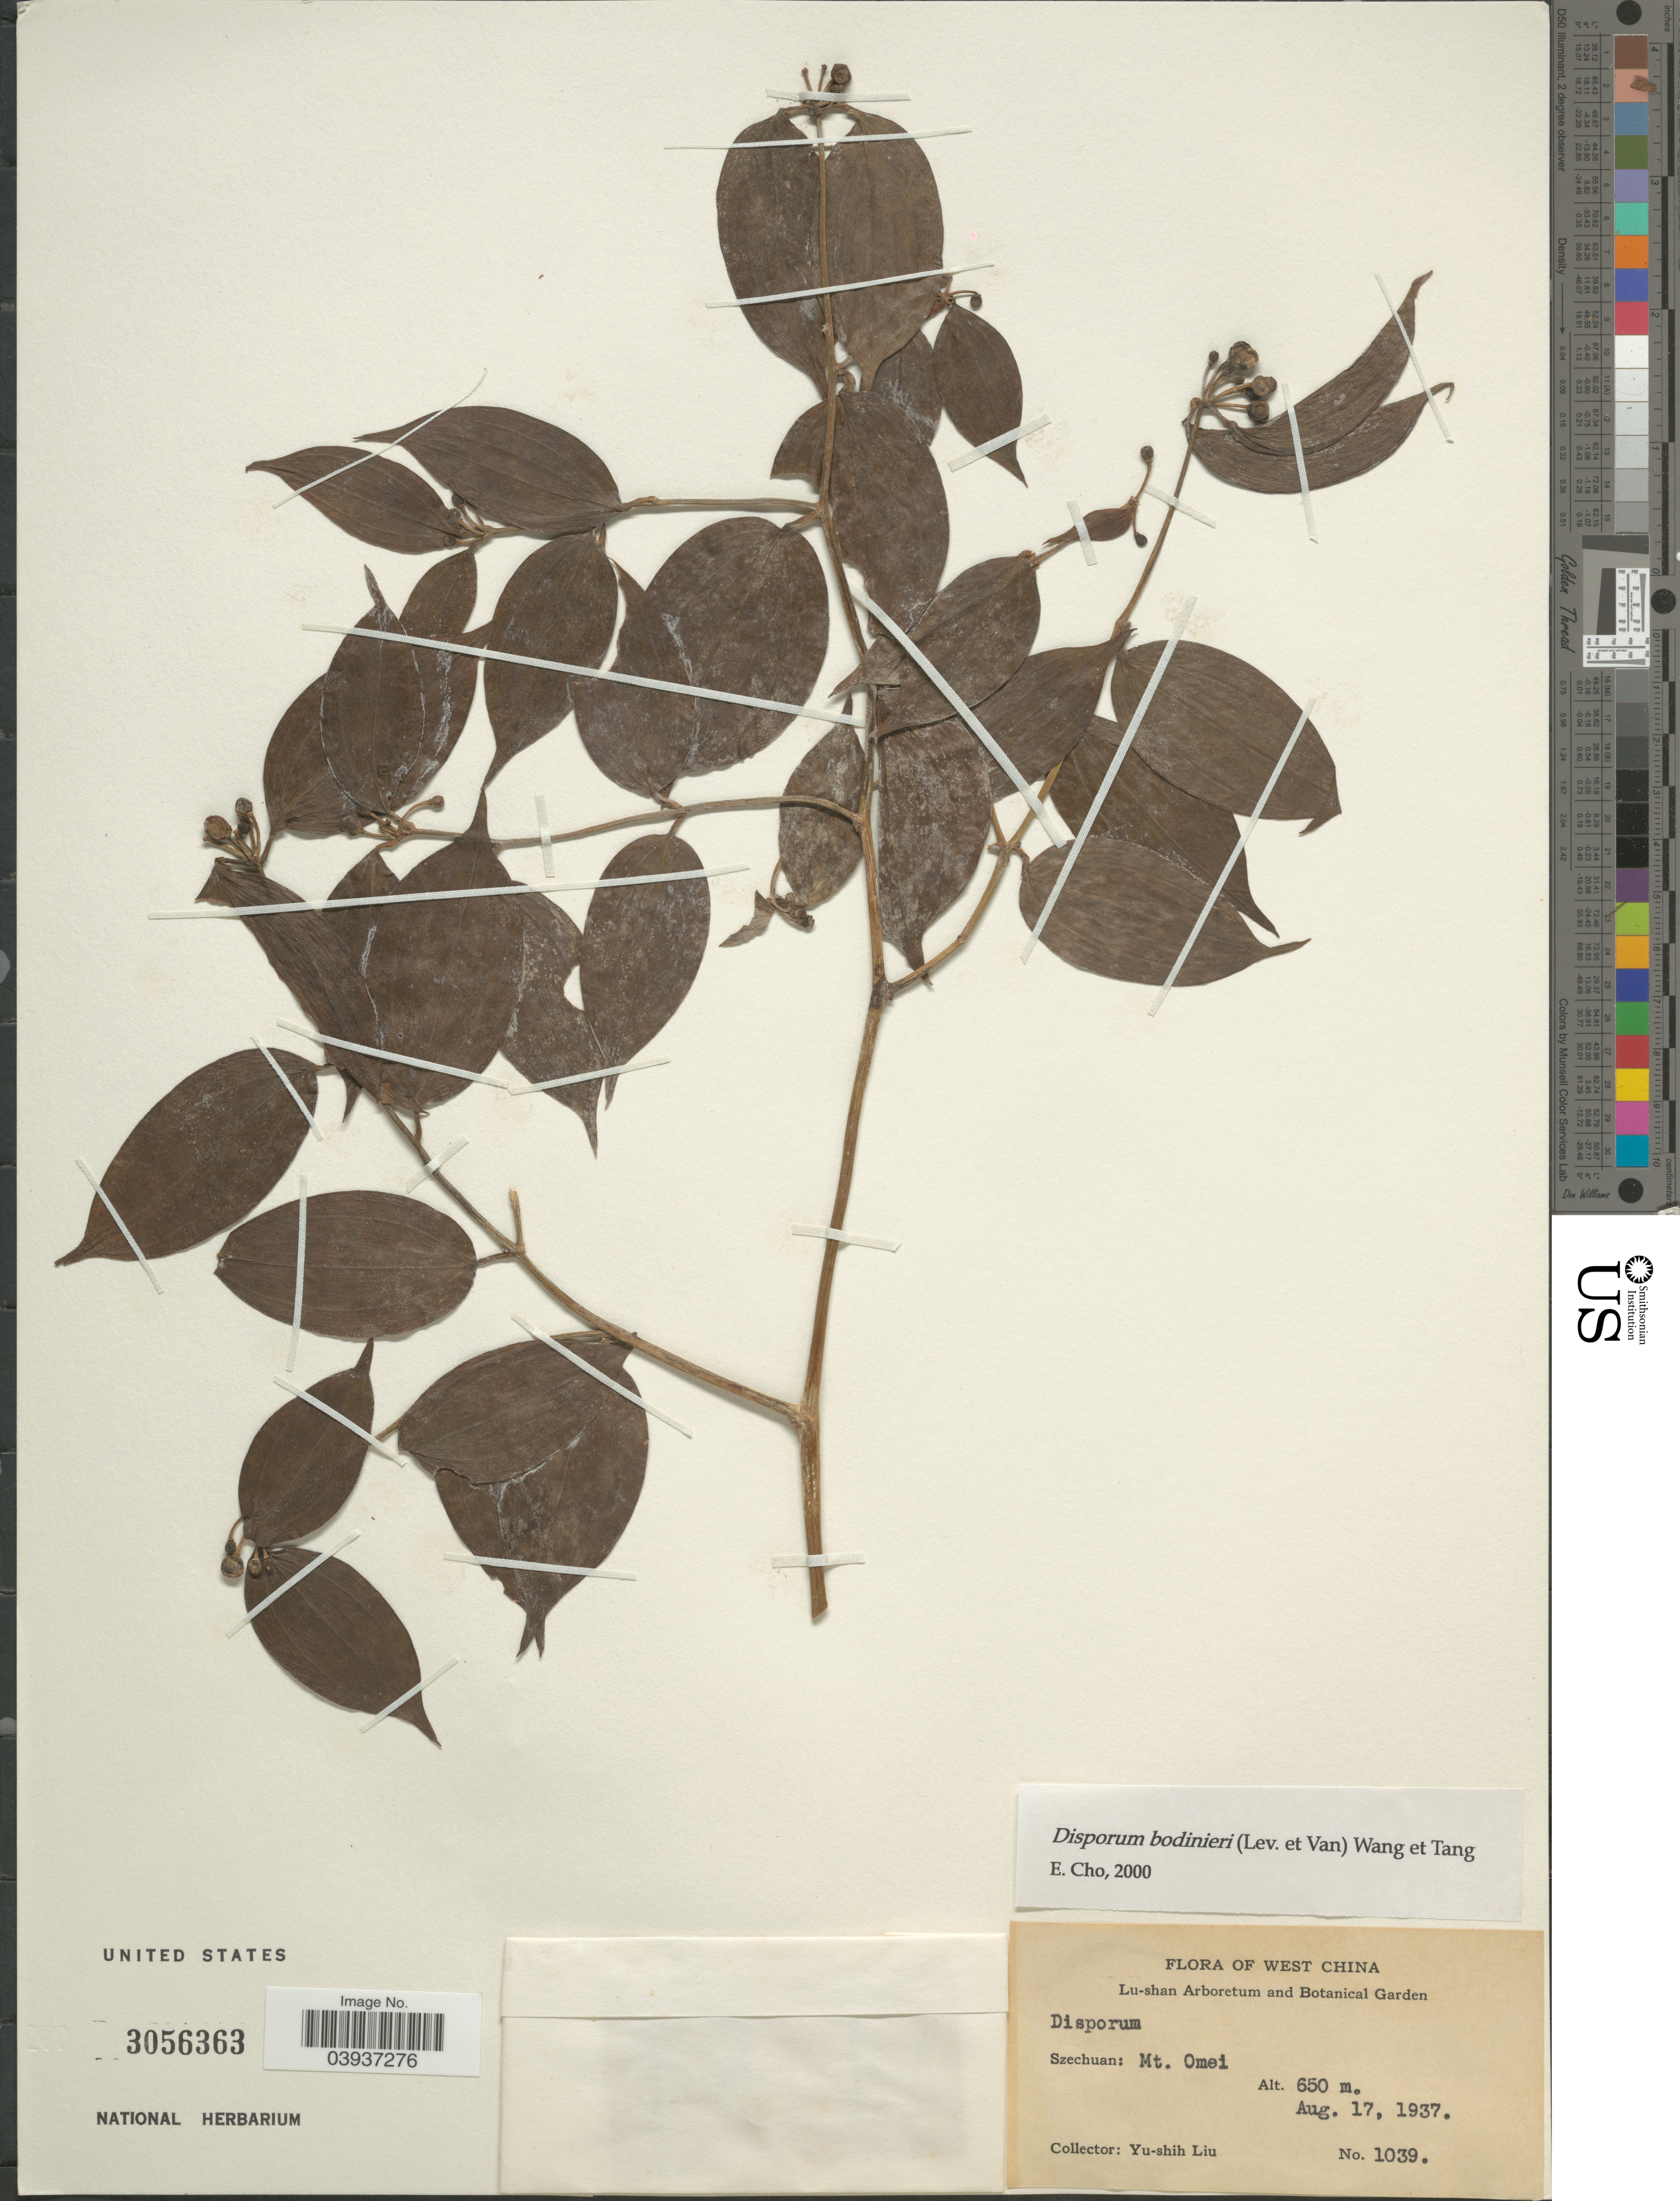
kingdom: Plantae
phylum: Tracheophyta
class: Liliopsida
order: Liliales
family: Colchicaceae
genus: Disporum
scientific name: Disporum bodinieri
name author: (H. Lév. & Vaniot) F.T. Wang & Tang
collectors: Y.-S. Liu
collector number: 1039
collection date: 1937-08-17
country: China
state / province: Sichuan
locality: West China. Szechuan: Mt. Omei.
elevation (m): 650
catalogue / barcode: US 3056363